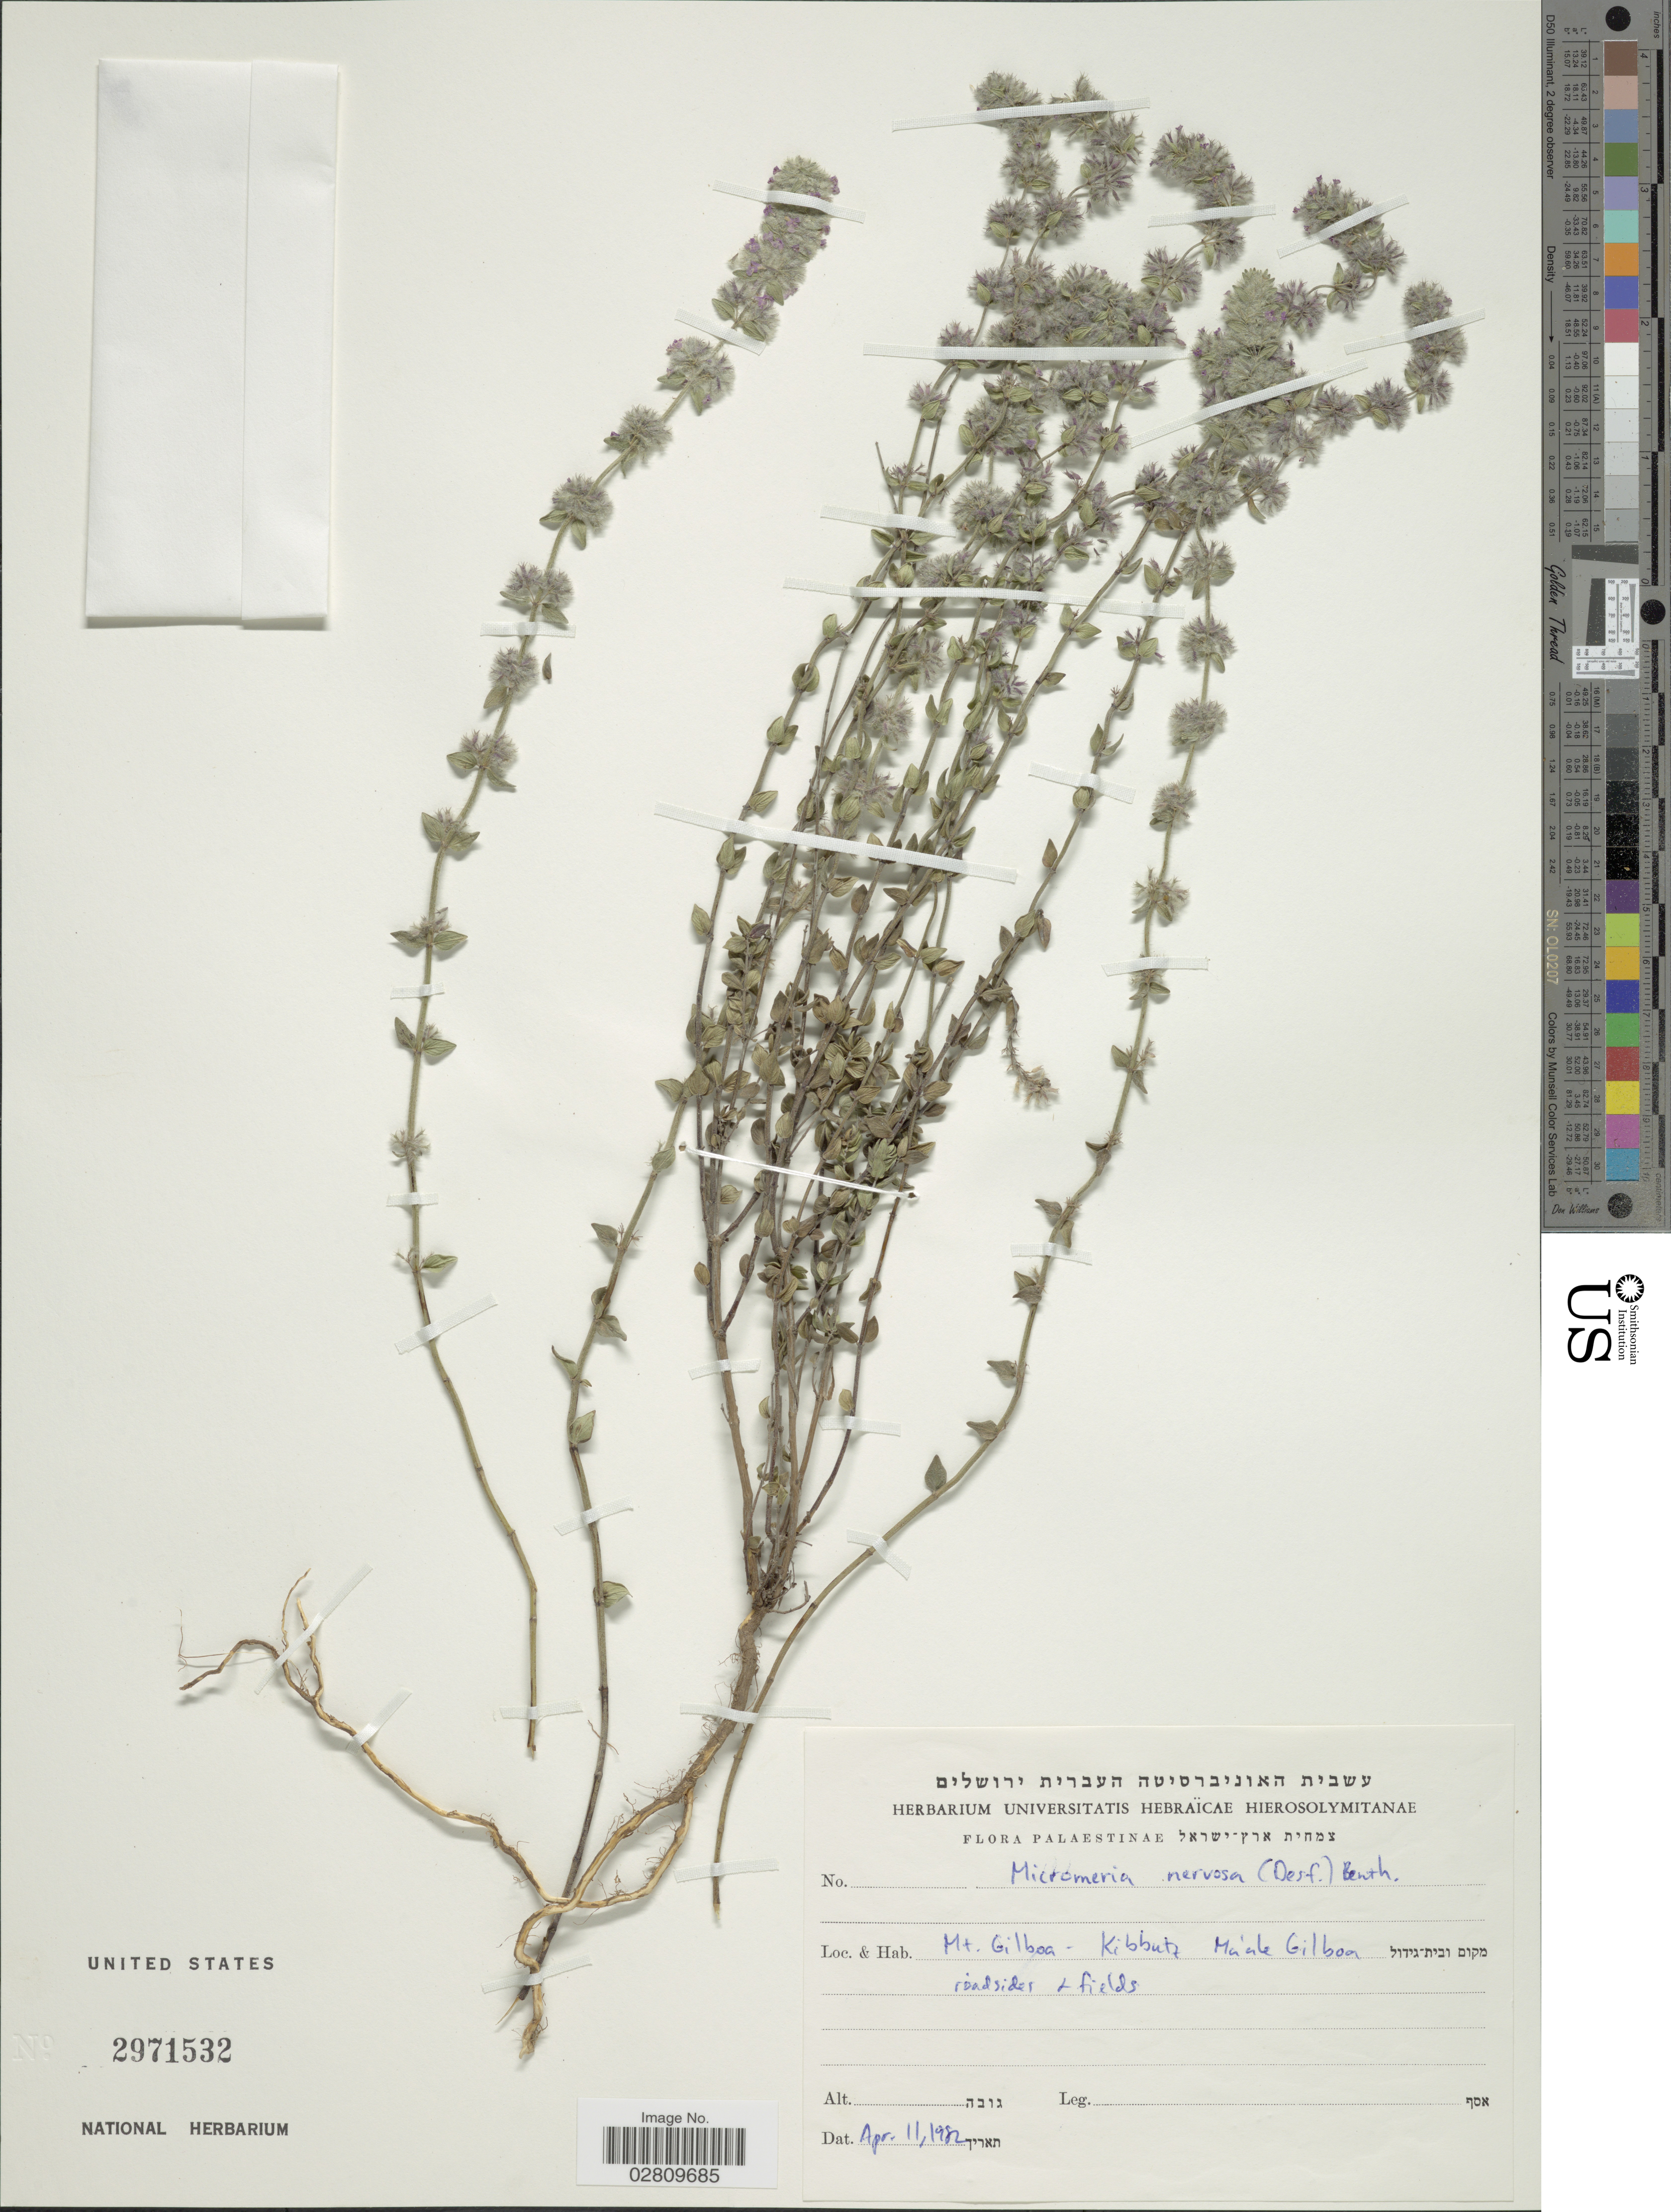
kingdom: Plantae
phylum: Tracheophyta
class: Magnoliopsida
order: Lamiales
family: Lamiaceae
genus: Micromeria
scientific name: Micromeria nervosa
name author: (Desf.) Benth.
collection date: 1982-04-11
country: Israel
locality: Palaestinae. Mt. Gilboa - Kibbutz Máale Gilboa X.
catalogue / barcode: US 2971532